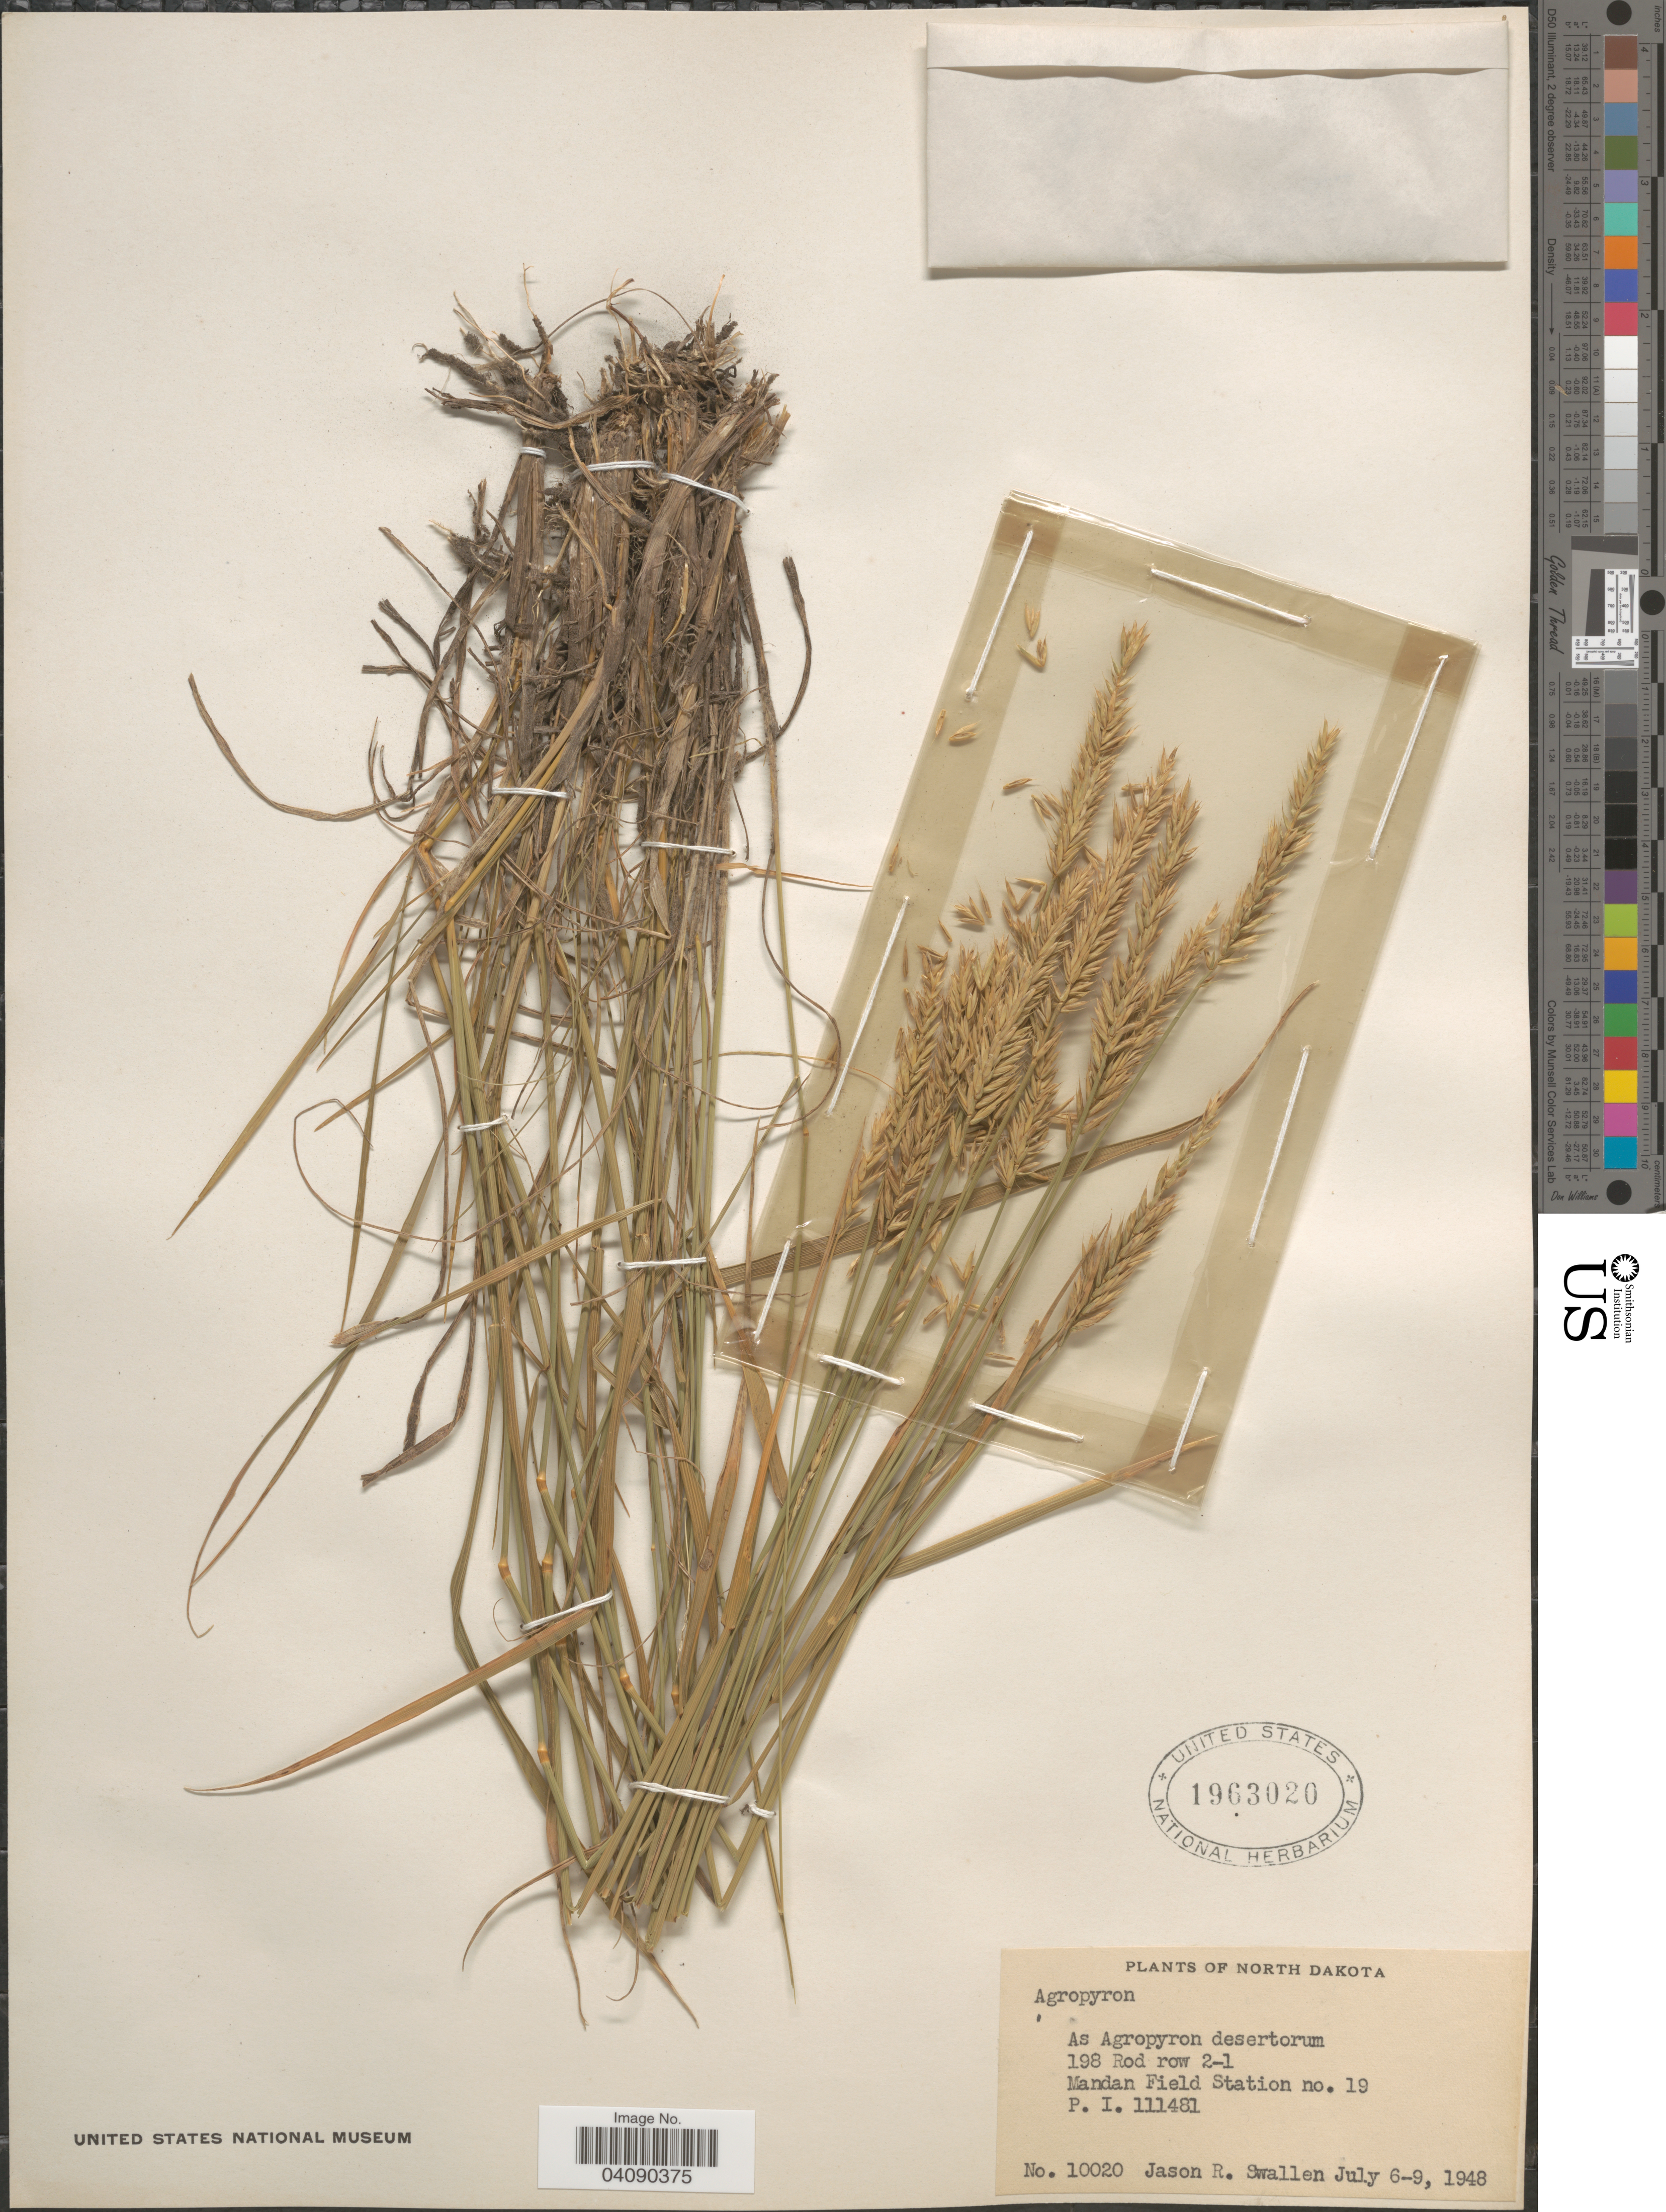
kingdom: Plantae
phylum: Tracheophyta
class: Liliopsida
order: Poales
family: Poaceae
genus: Agropyron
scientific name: Agropyron desertorum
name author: (Fisch. ex Link) Schult.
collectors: J. R. Swallen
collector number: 10020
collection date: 1948-07-06/1948-07-09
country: United States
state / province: North Dakota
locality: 198 Rod row 2-1. Mandan Field Station no. 19.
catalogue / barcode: US 1963020